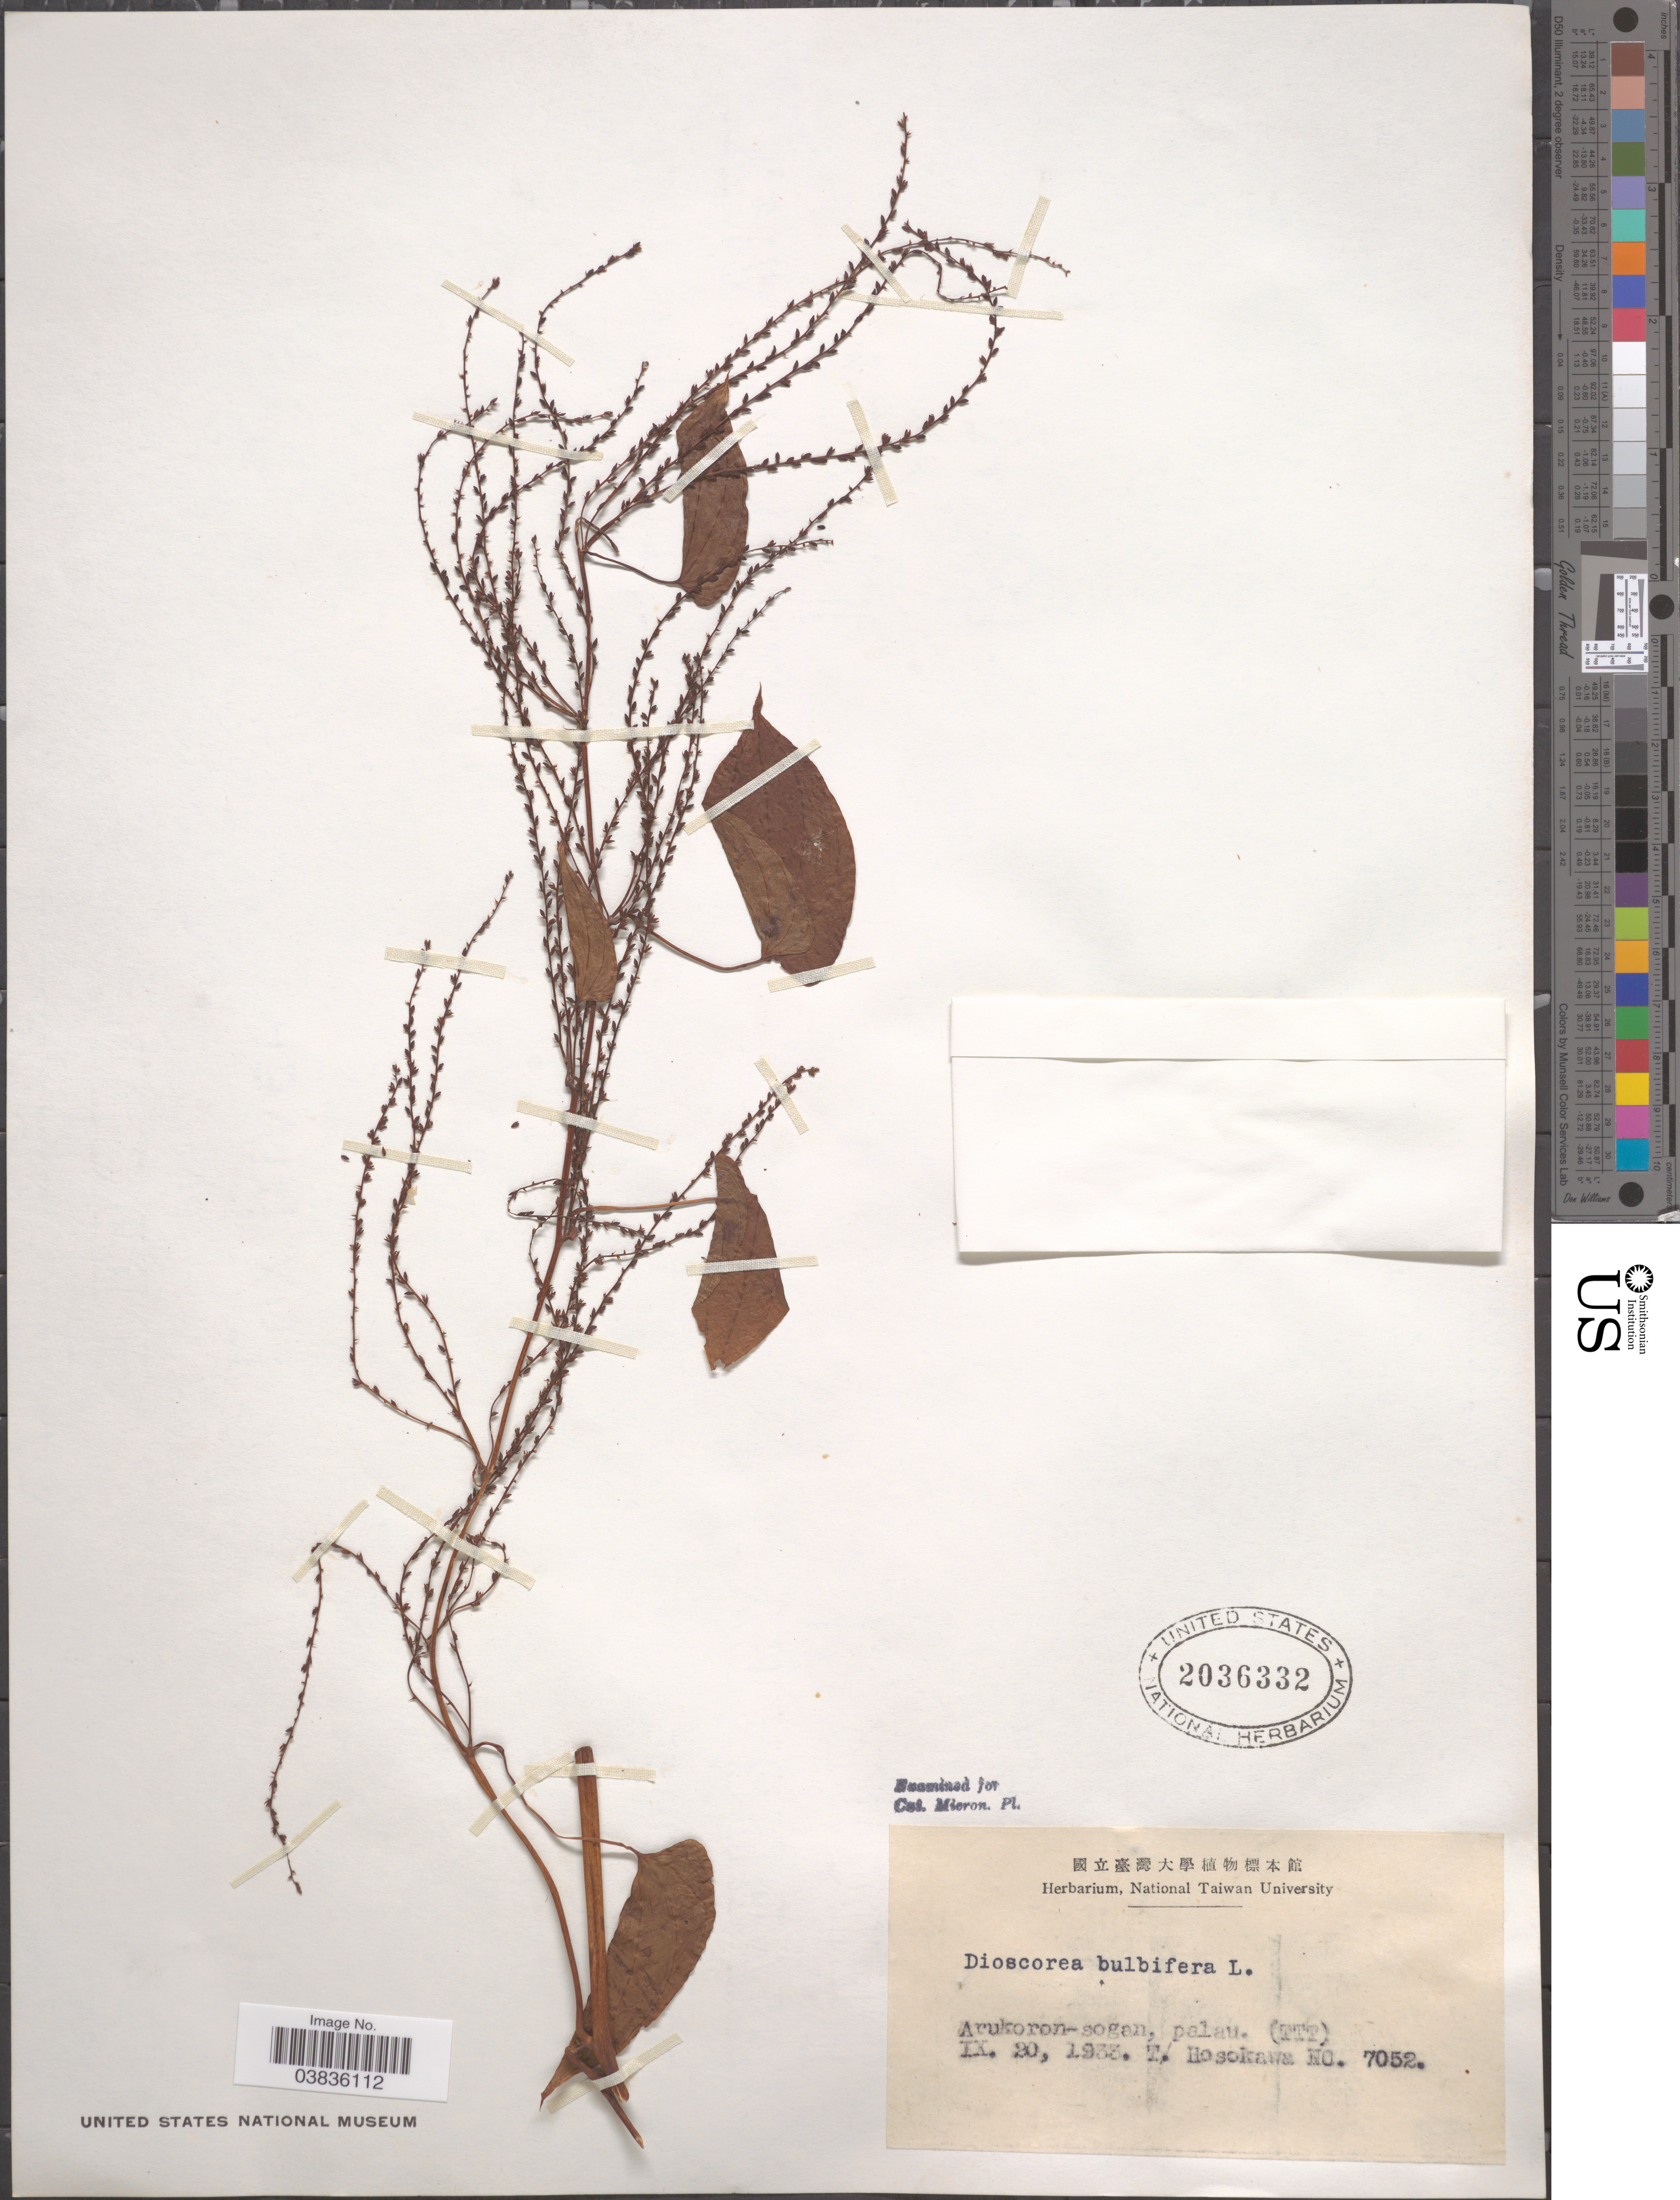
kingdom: Plantae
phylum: Tracheophyta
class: Liliopsida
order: Dioscoreales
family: Dioscoreaceae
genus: Dioscorea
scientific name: Dioscorea bulbifera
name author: L.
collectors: T. Hosokawa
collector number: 7052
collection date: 1933-09-20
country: Palau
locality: Arukoron-sogan, palau. (TTT).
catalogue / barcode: US 2036332